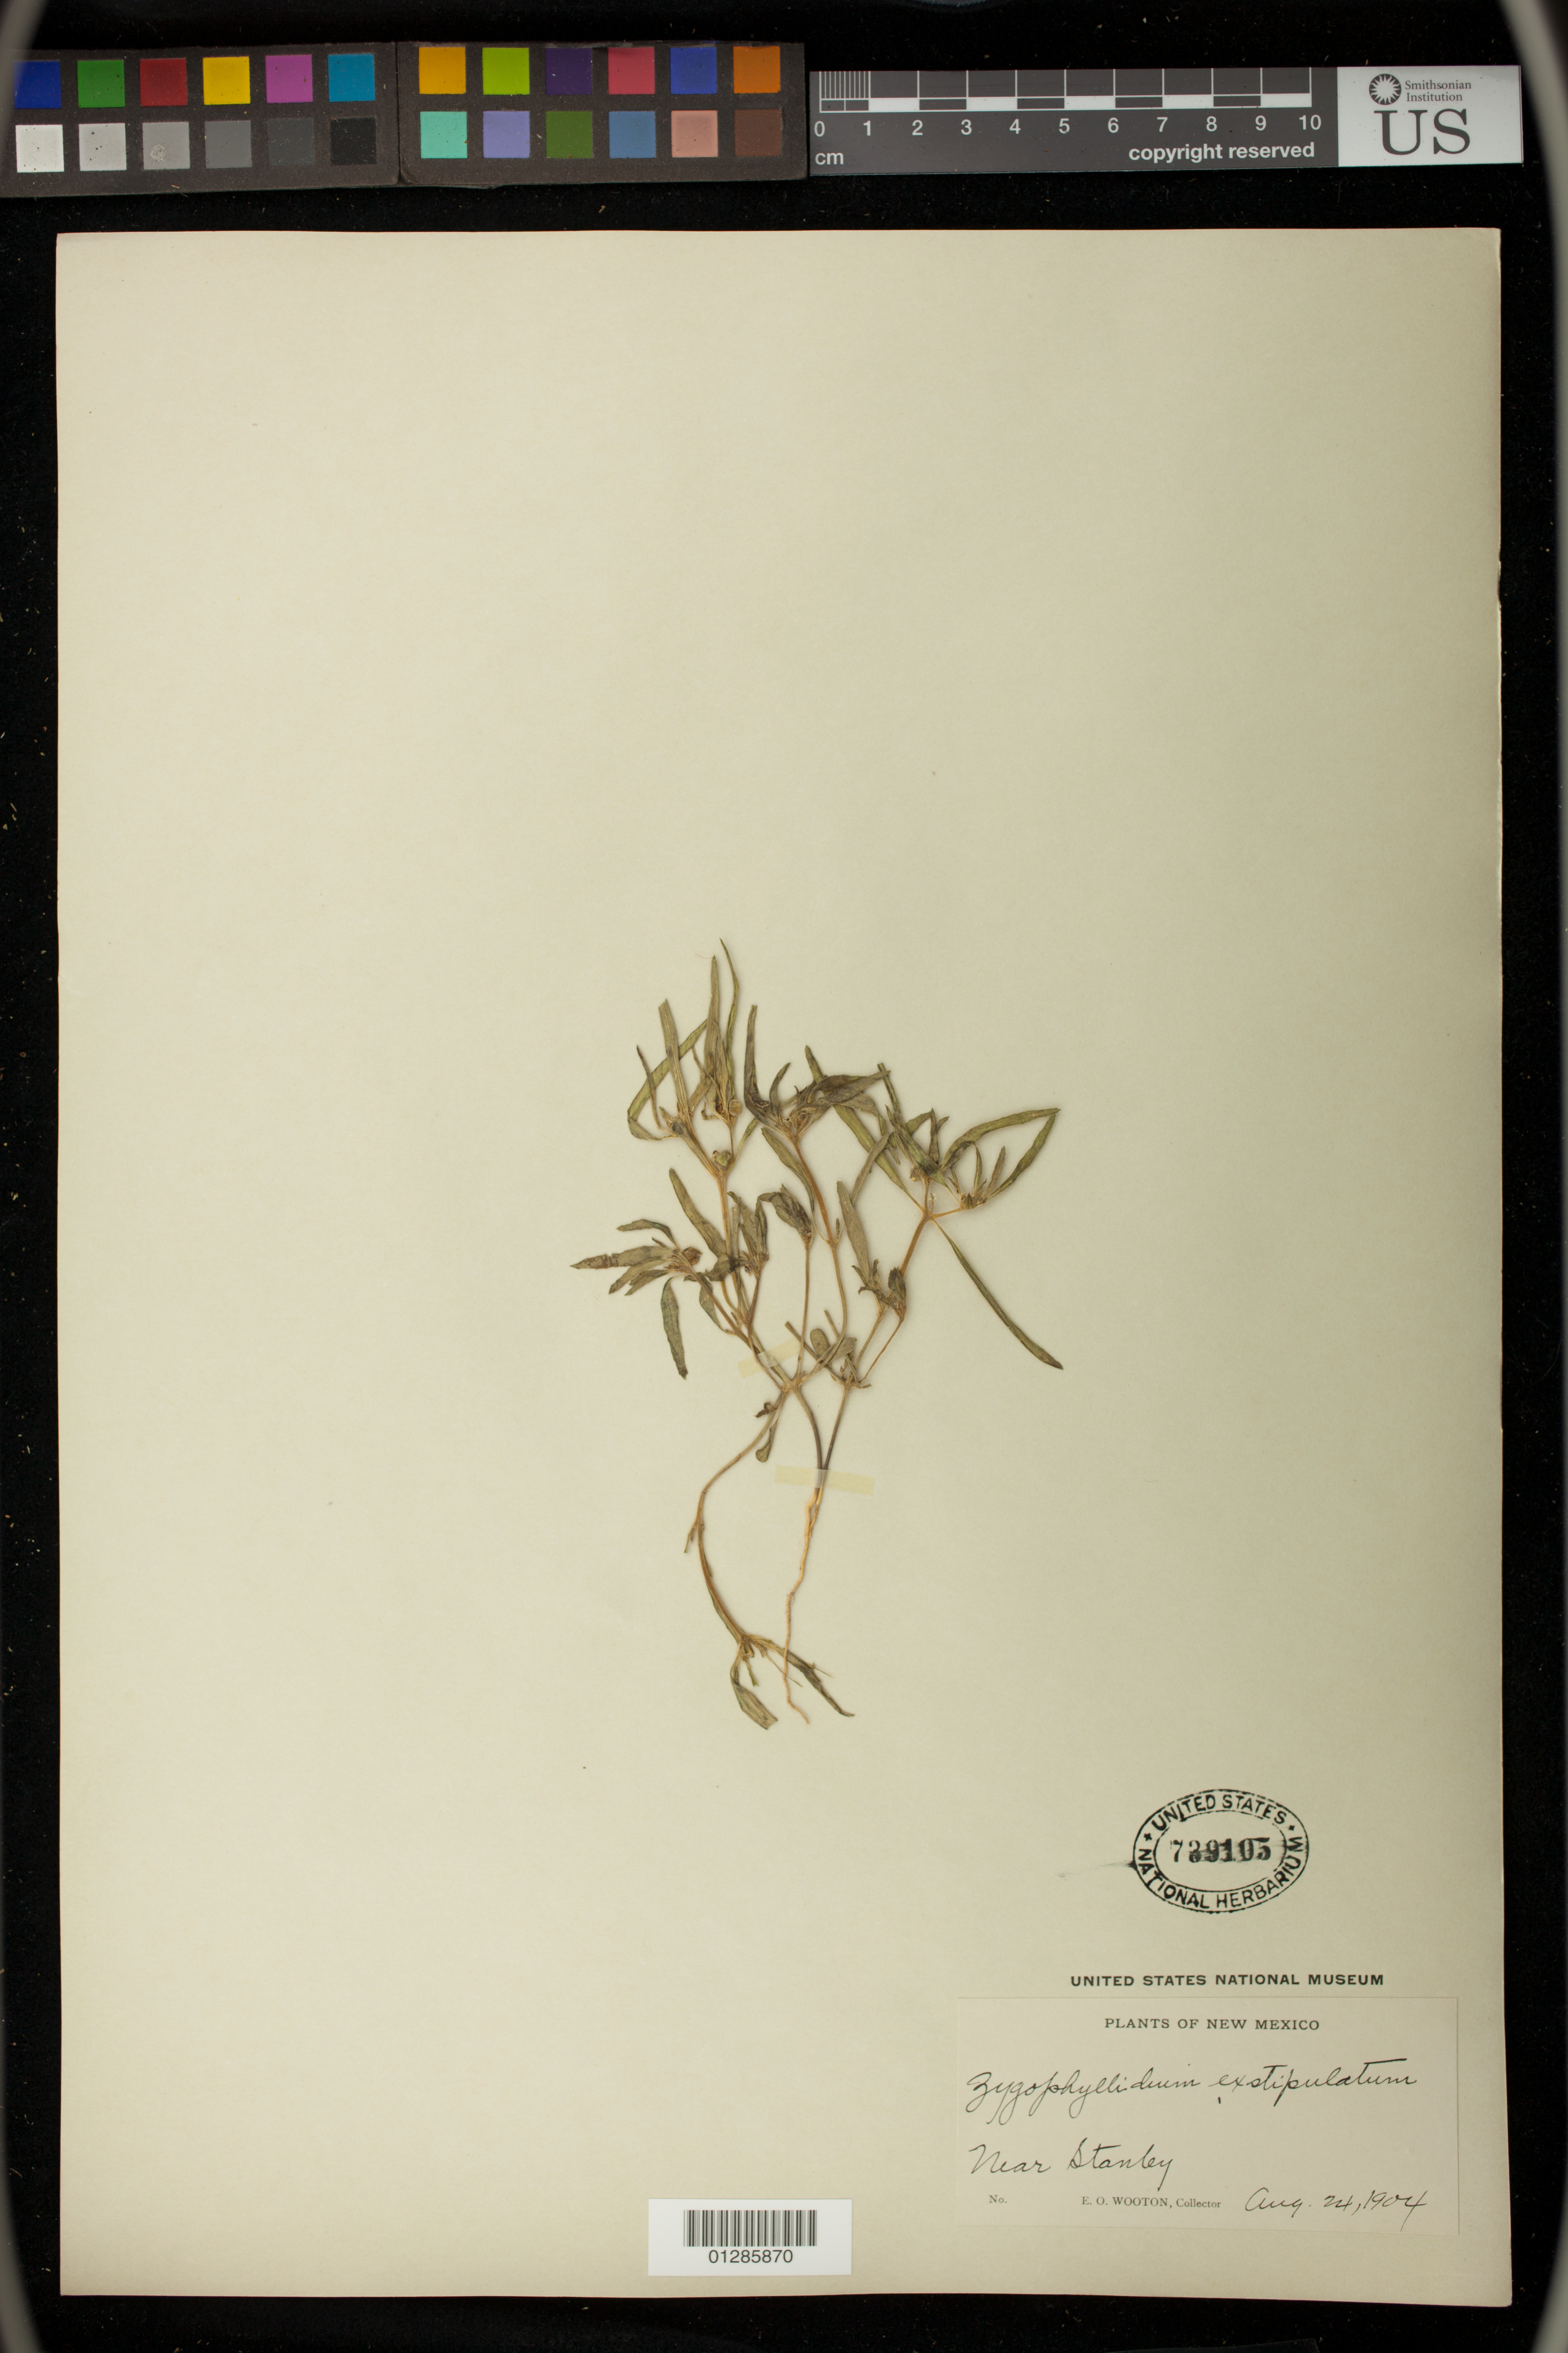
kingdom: Plantae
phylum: Tracheophyta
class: Magnoliopsida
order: Malpighiales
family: Euphorbiaceae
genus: Euphorbia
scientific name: Euphorbia exstipulata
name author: Engelm. in Emory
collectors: E. O. Wooton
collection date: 1904-08-24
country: United States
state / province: New Mexico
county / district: Santa Fe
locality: Near Stanley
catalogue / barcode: US 739105